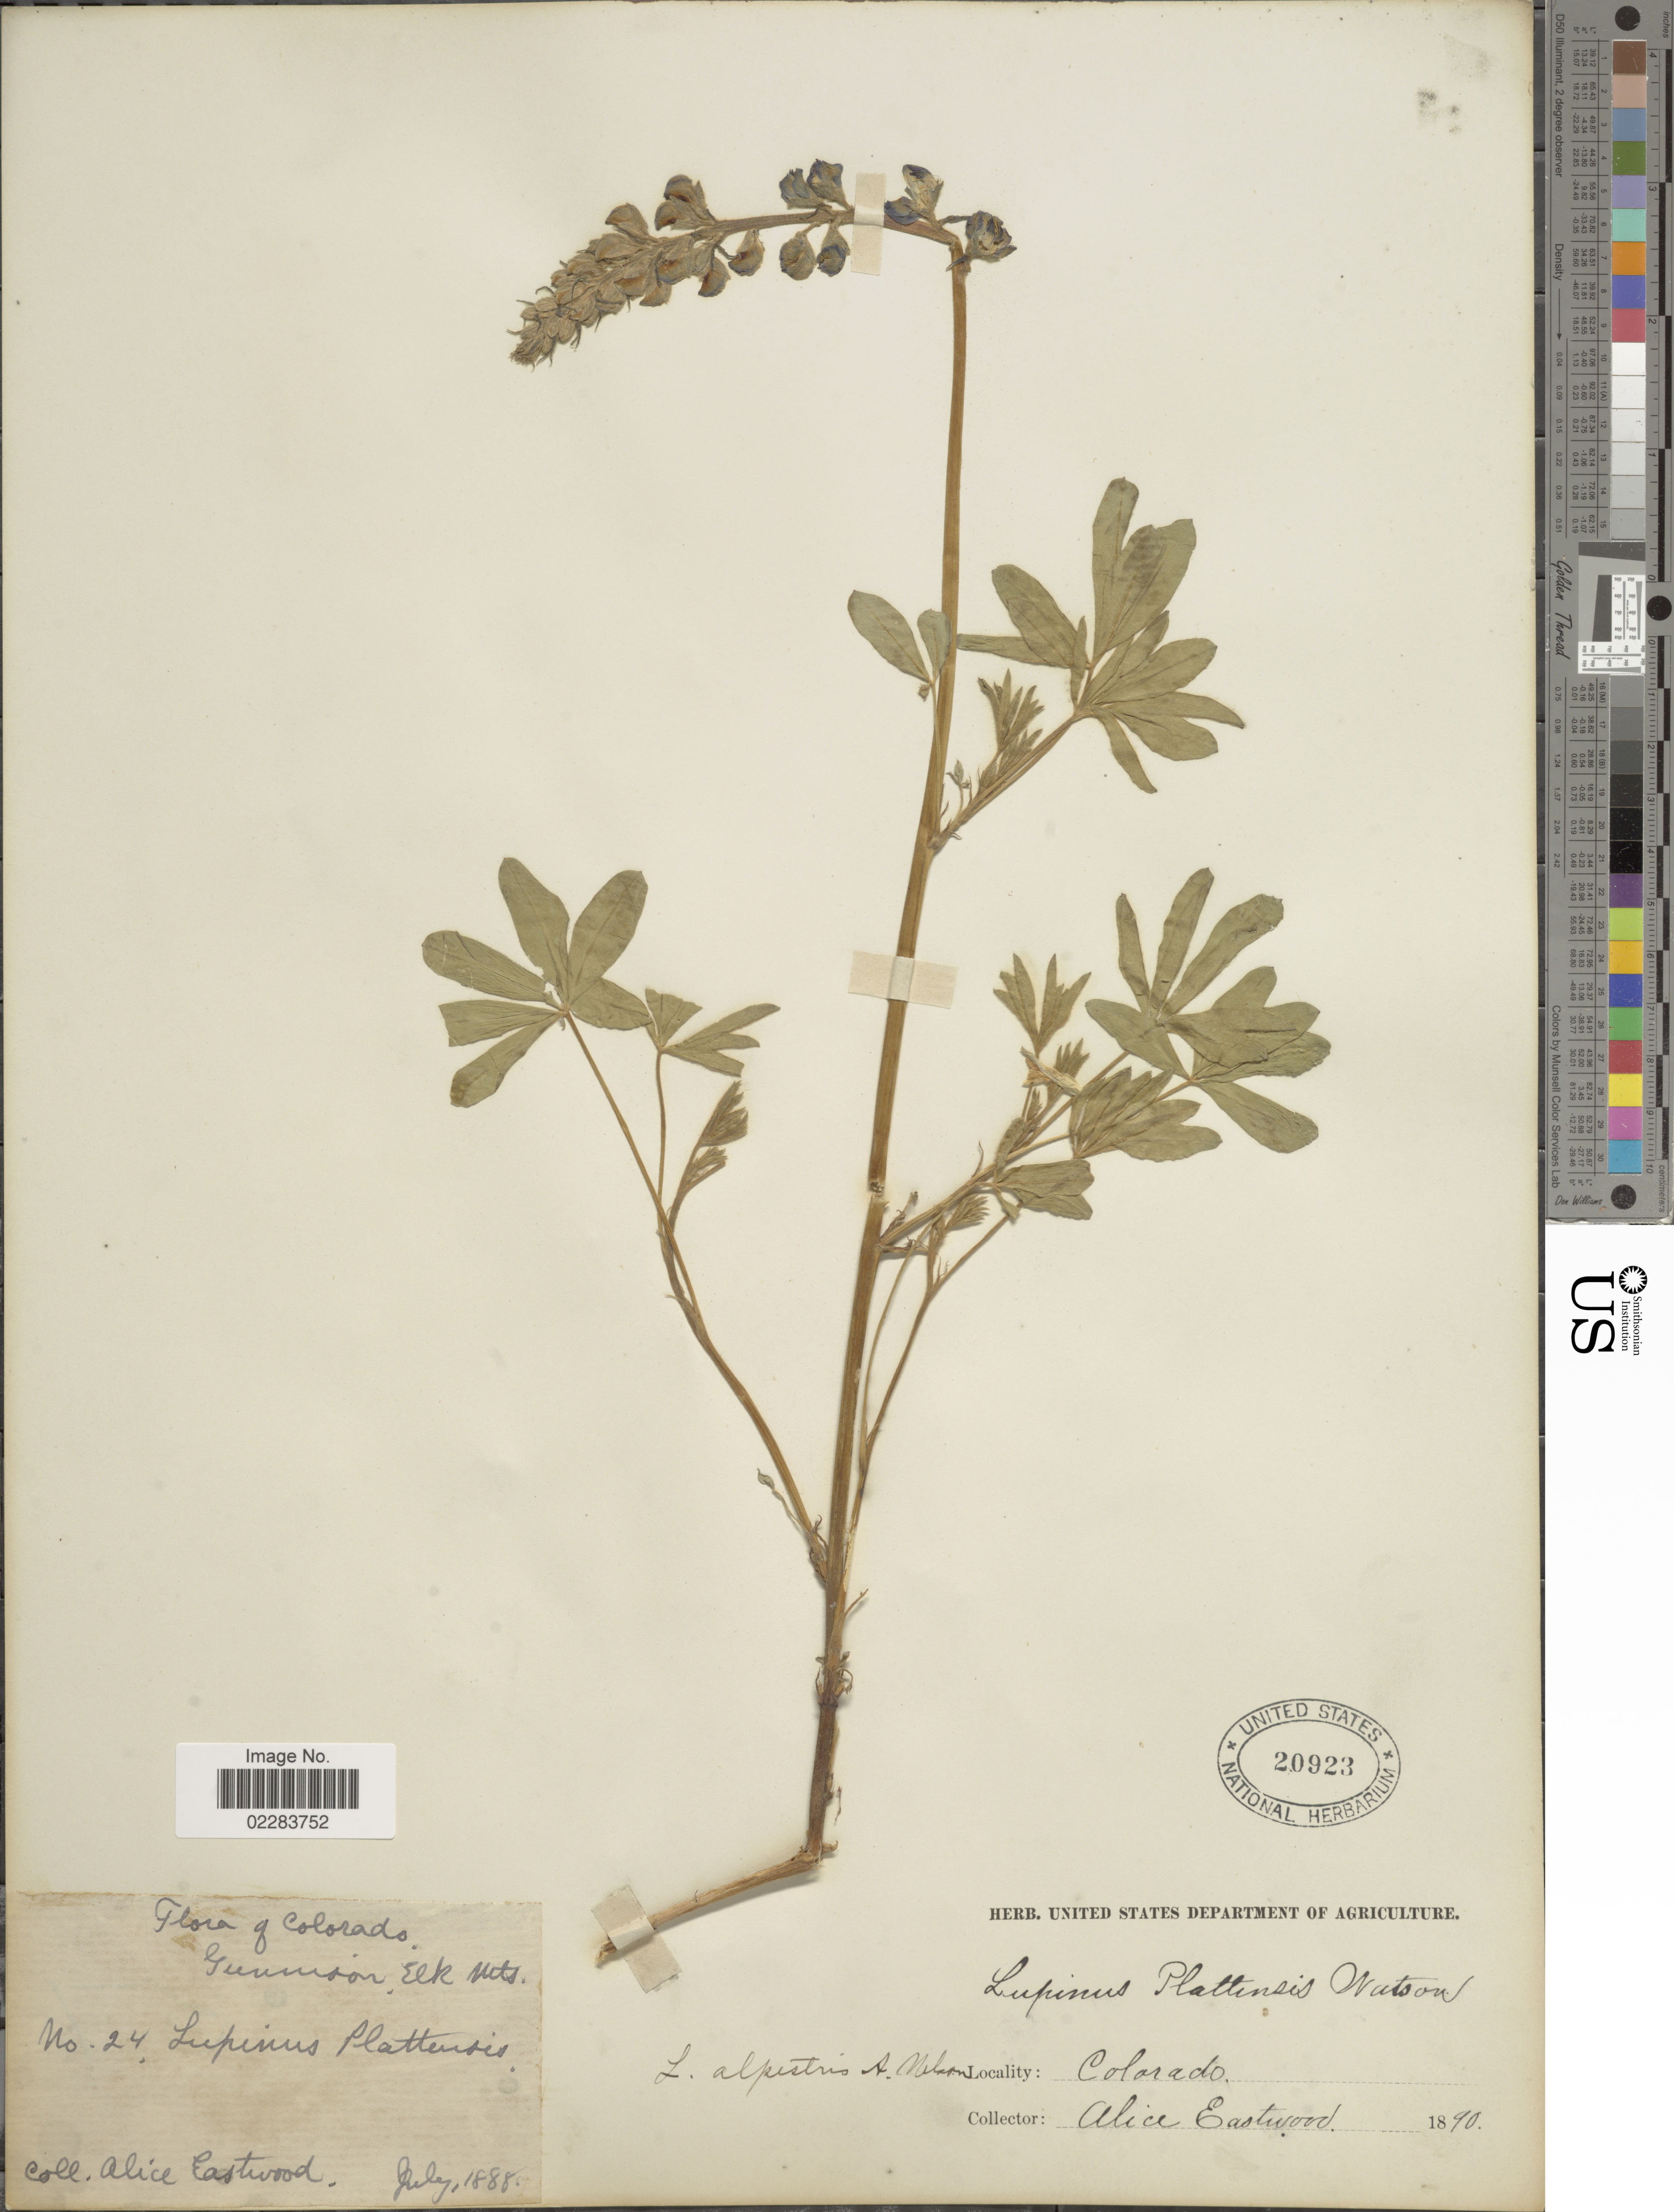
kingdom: Plantae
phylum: Tracheophyta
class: Magnoliopsida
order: Fabales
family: Fabaceae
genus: Lupinus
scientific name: Lupinus alpestris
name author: A. Nelson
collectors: A. Eastwood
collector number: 24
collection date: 1888-07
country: United States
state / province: Colorado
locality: Gunnison , Elk Mts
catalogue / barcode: US 20923